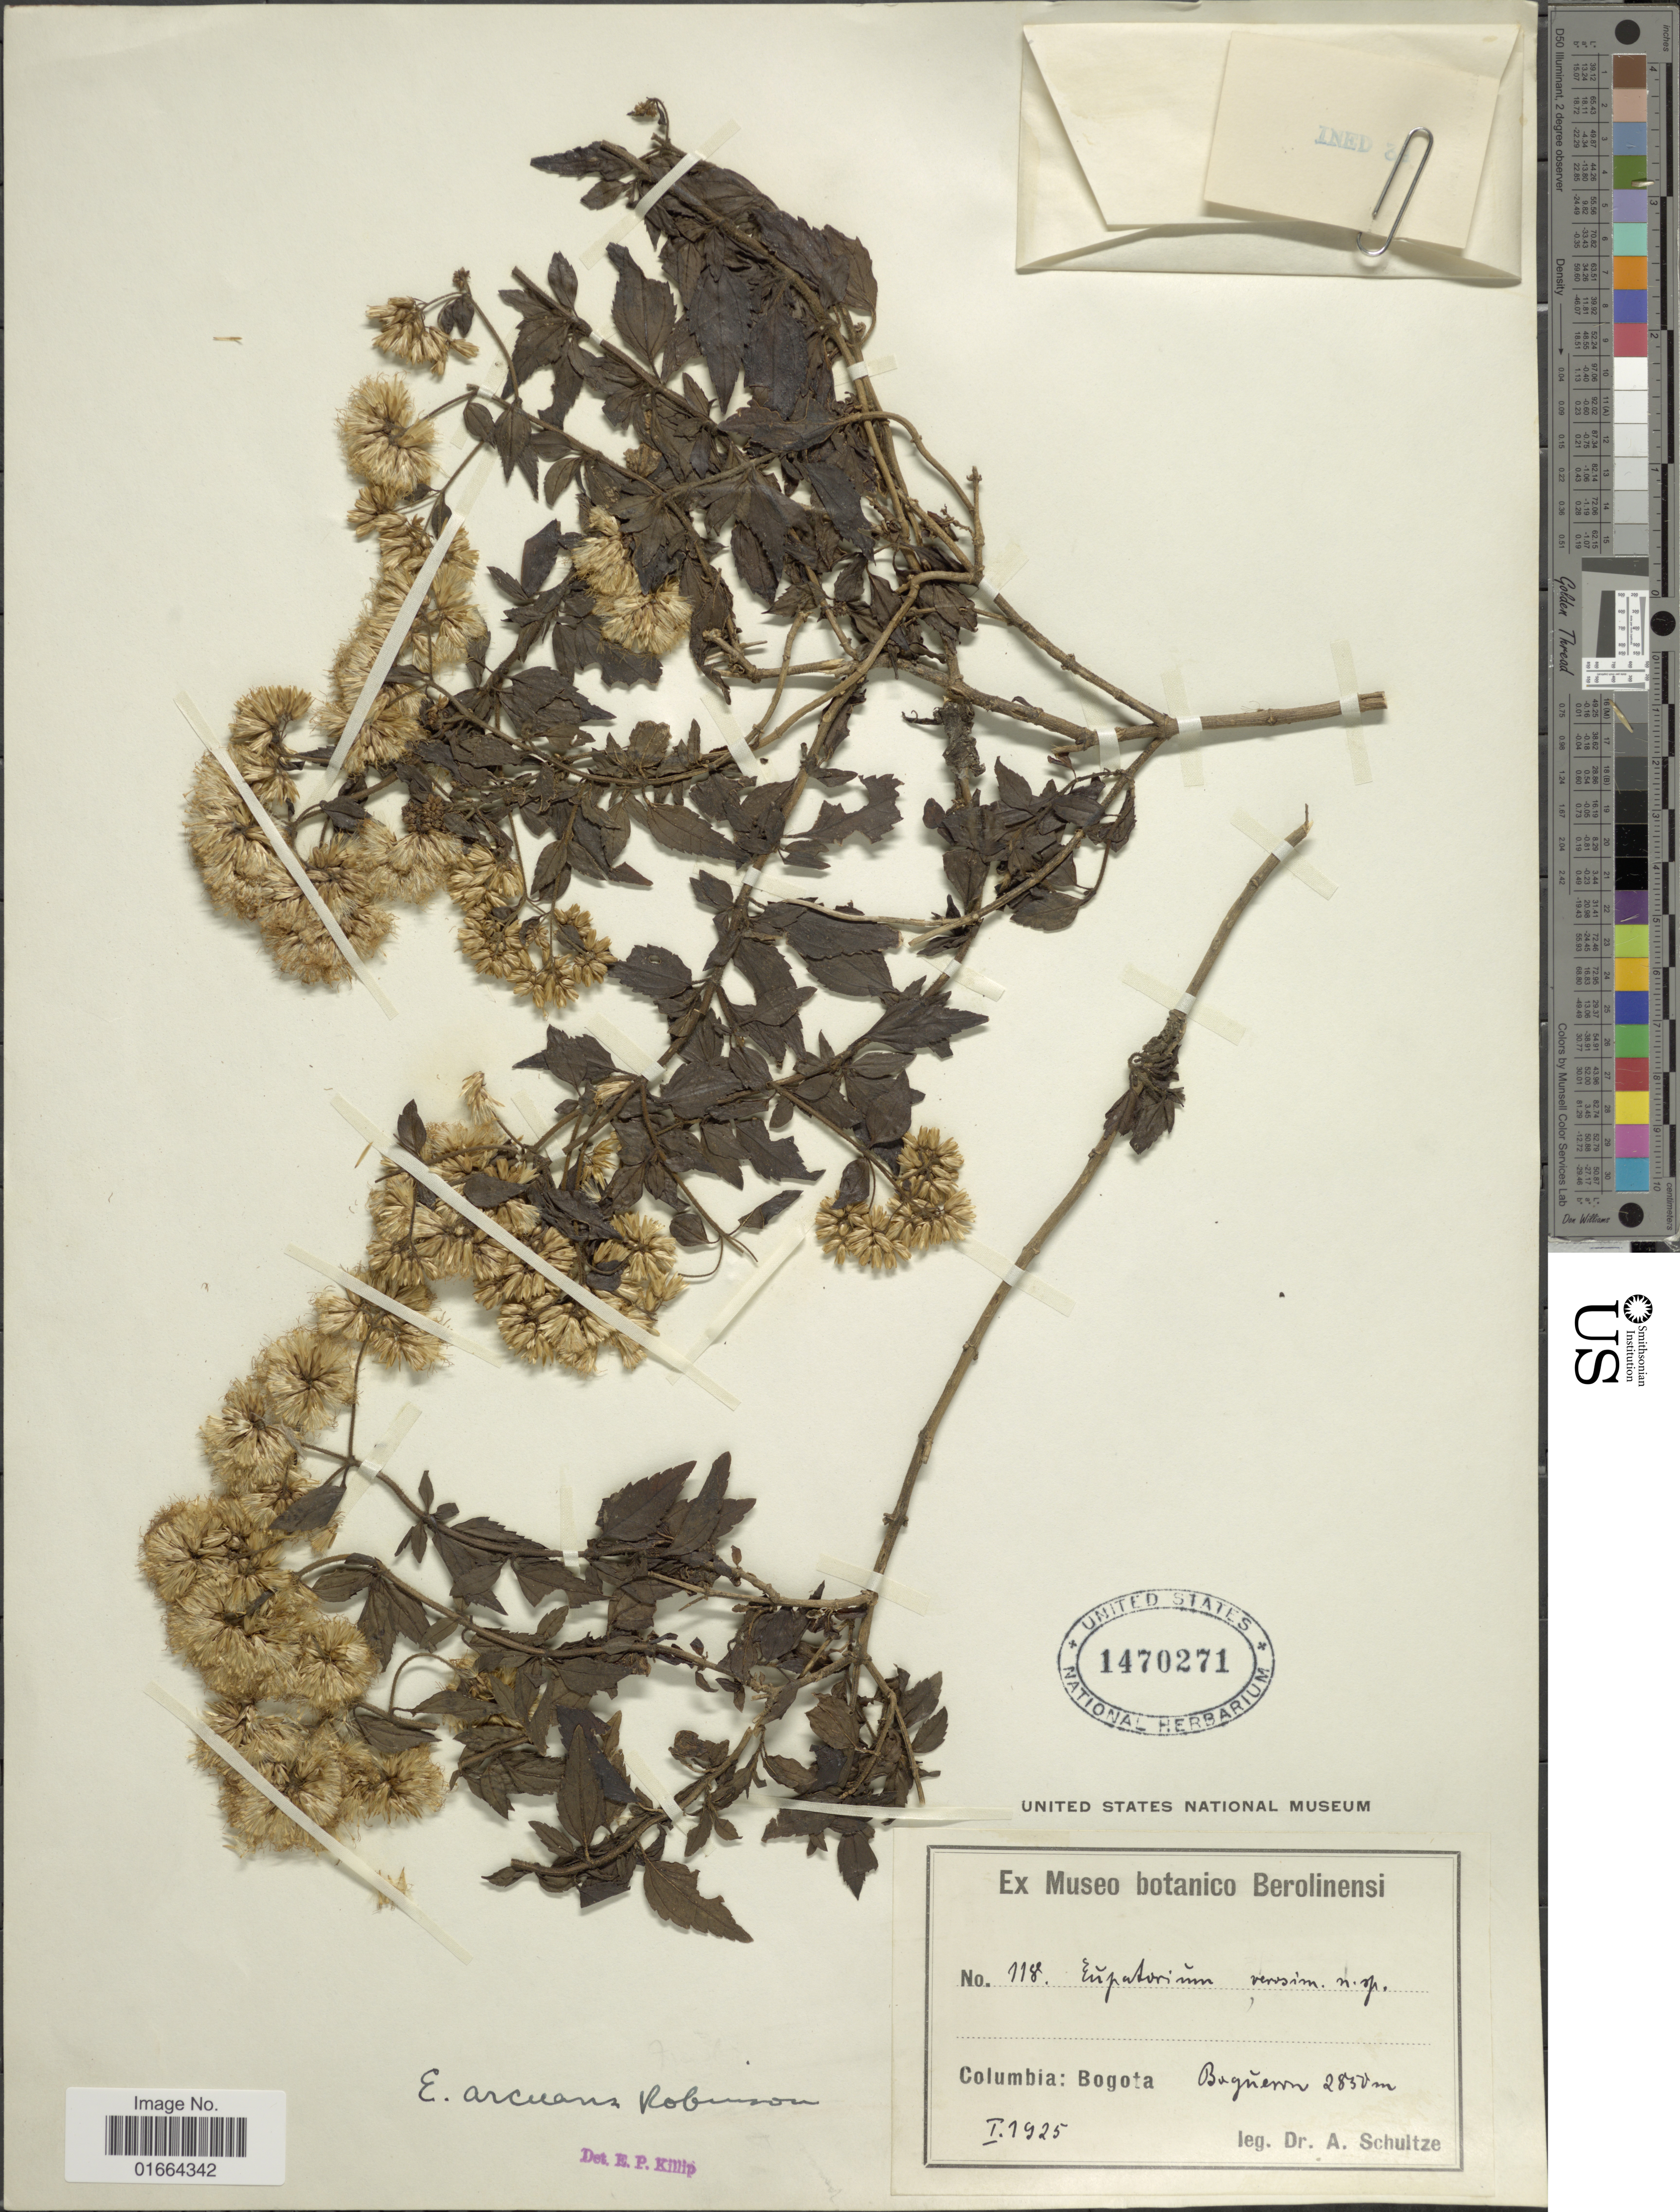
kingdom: Plantae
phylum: Tracheophyta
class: Magnoliopsida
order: Asterales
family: Asteraceae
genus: Asplundianthus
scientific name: Asplundianthus arcuans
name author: (B.L. Rob.) R.M. King & H. Rob.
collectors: A. Schultze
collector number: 118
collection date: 1925-01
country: Colombia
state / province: Bogota D.C.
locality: Boqueron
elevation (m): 2850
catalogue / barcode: US 1470271